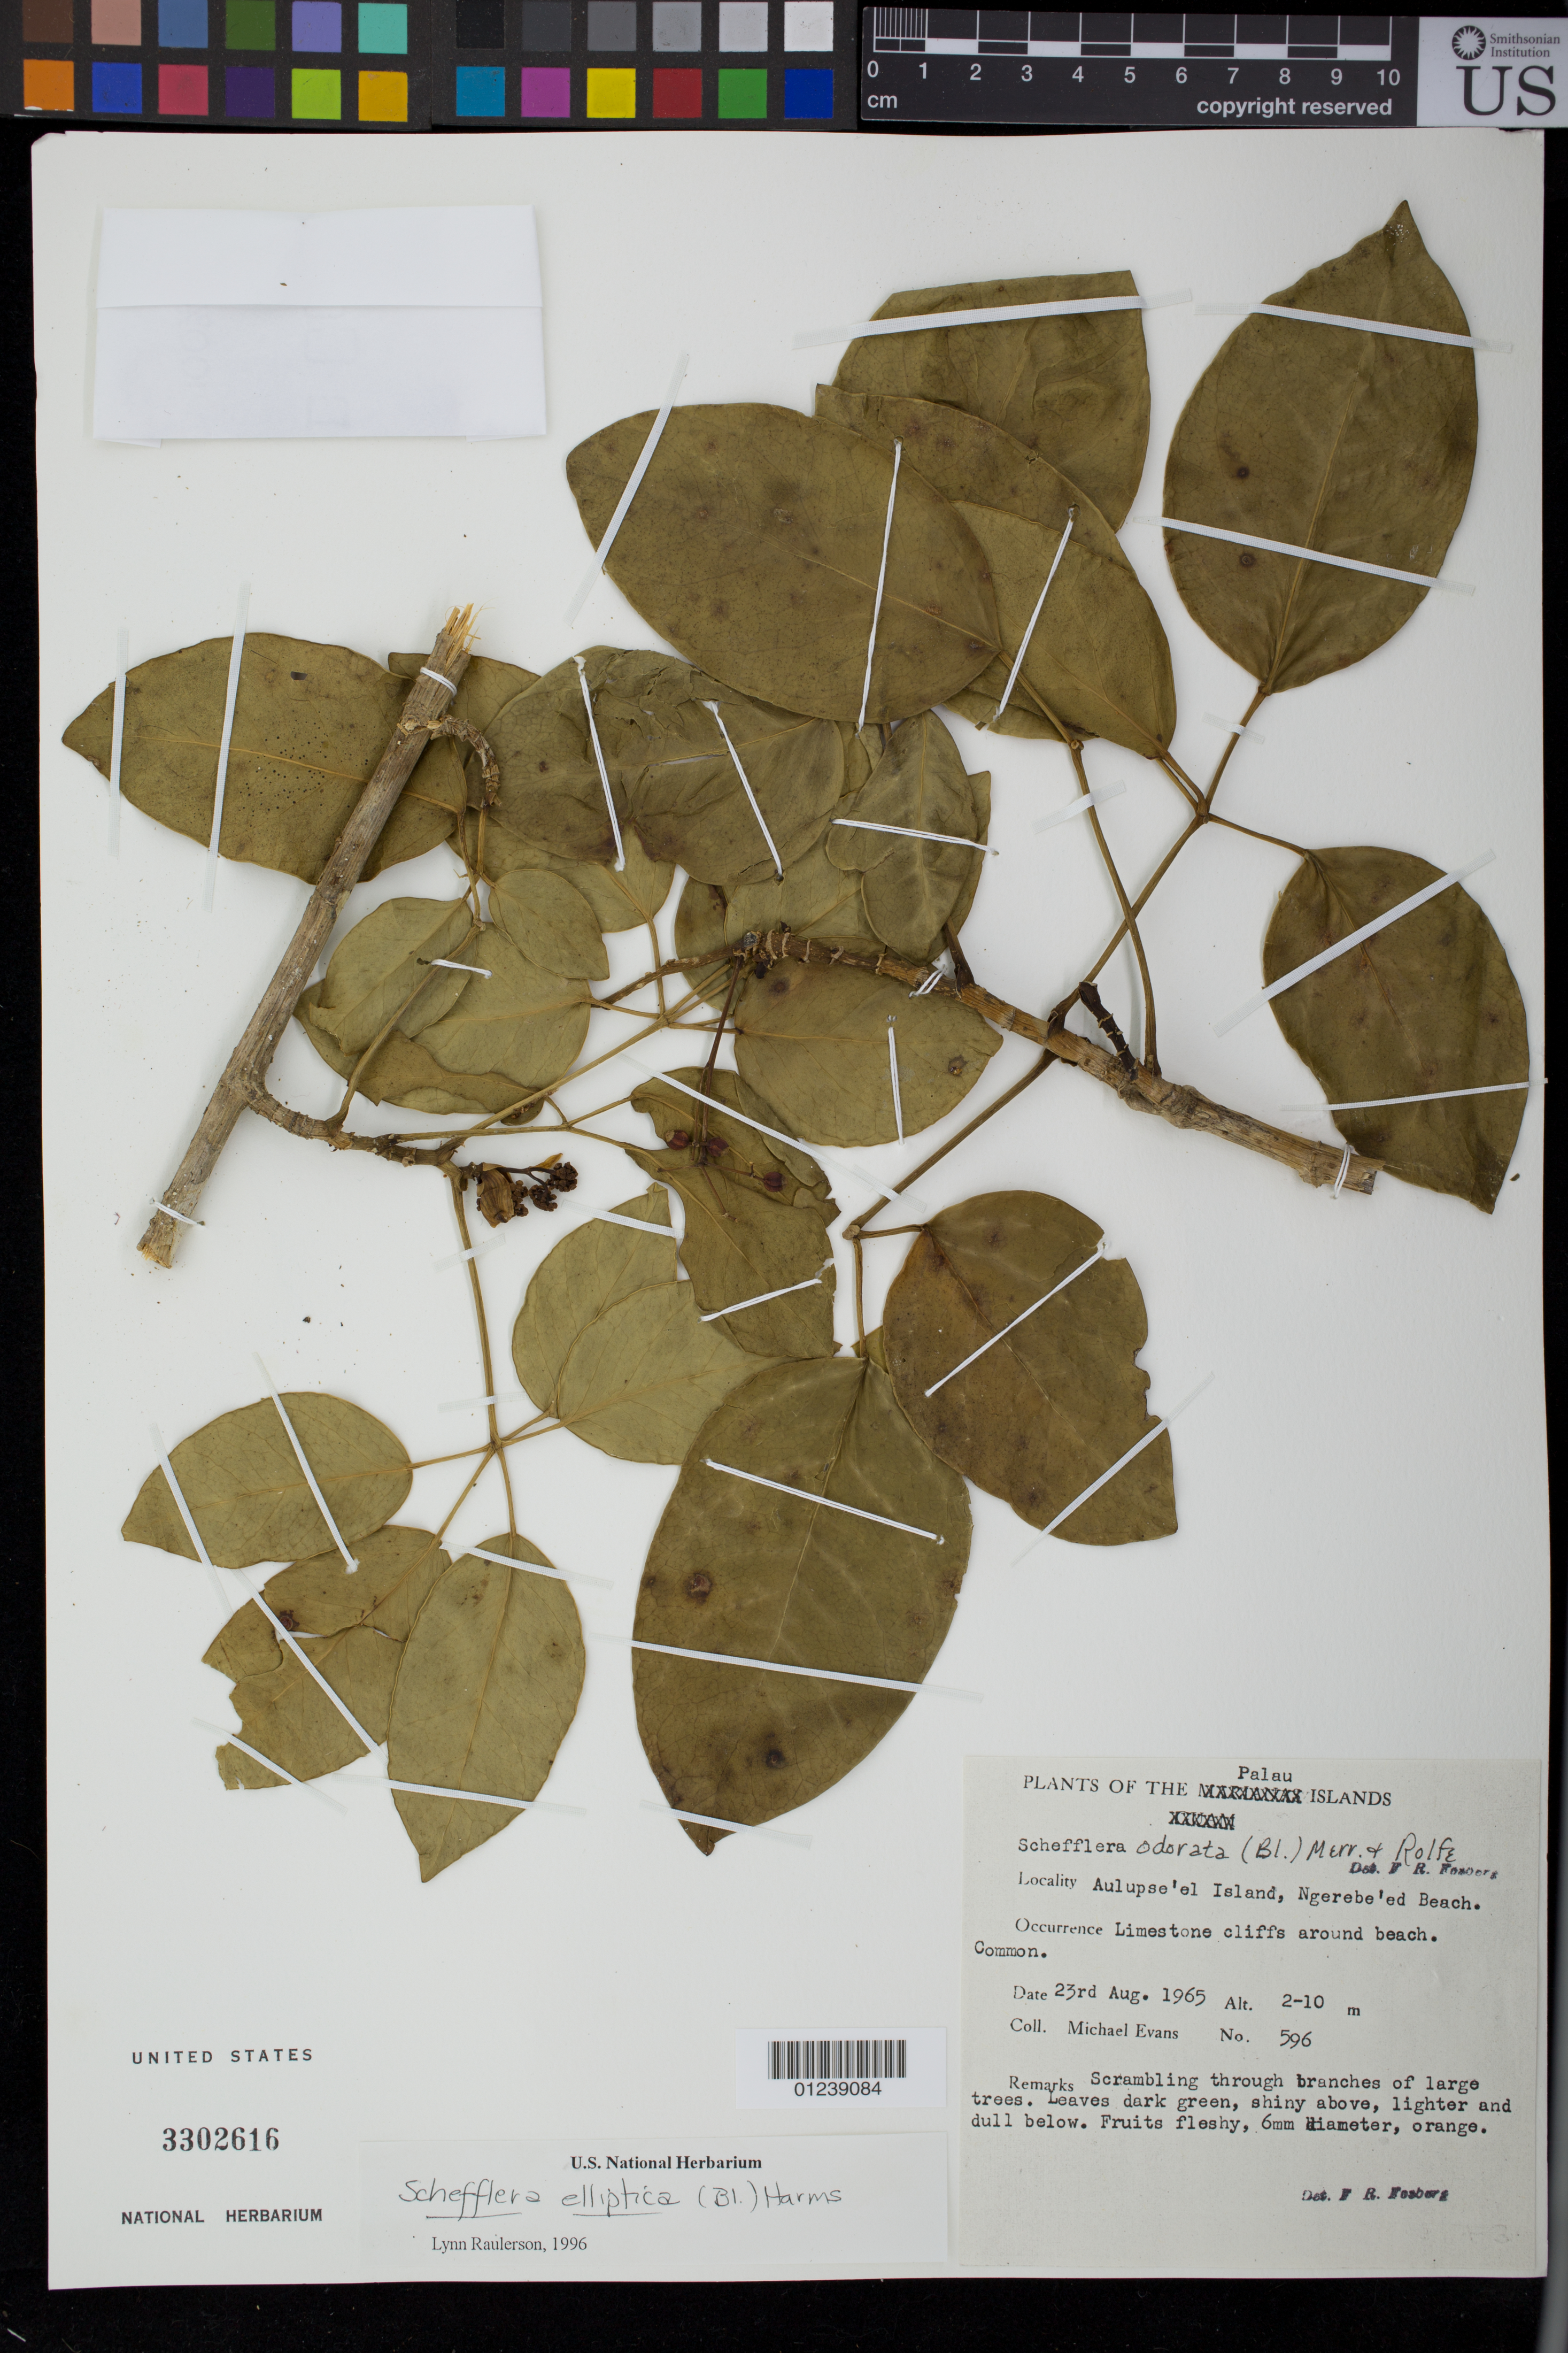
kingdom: Plantae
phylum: Tracheophyta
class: Magnoliopsida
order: Apiales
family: Araliaceae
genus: Heptapleurum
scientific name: Heptapleurum ellipticum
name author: (Blume) Seem.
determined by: Wagner, W. L., (BOT), Smithsonian Institution - National Museum of Natural History (UNITED STATES)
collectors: M. Evans & M. Evans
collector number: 596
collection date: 1965-08-23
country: Palau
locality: Aulupse'el Island, Ngerebe'ed Beach. Limestone cliffs around beach.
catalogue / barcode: US 3302616